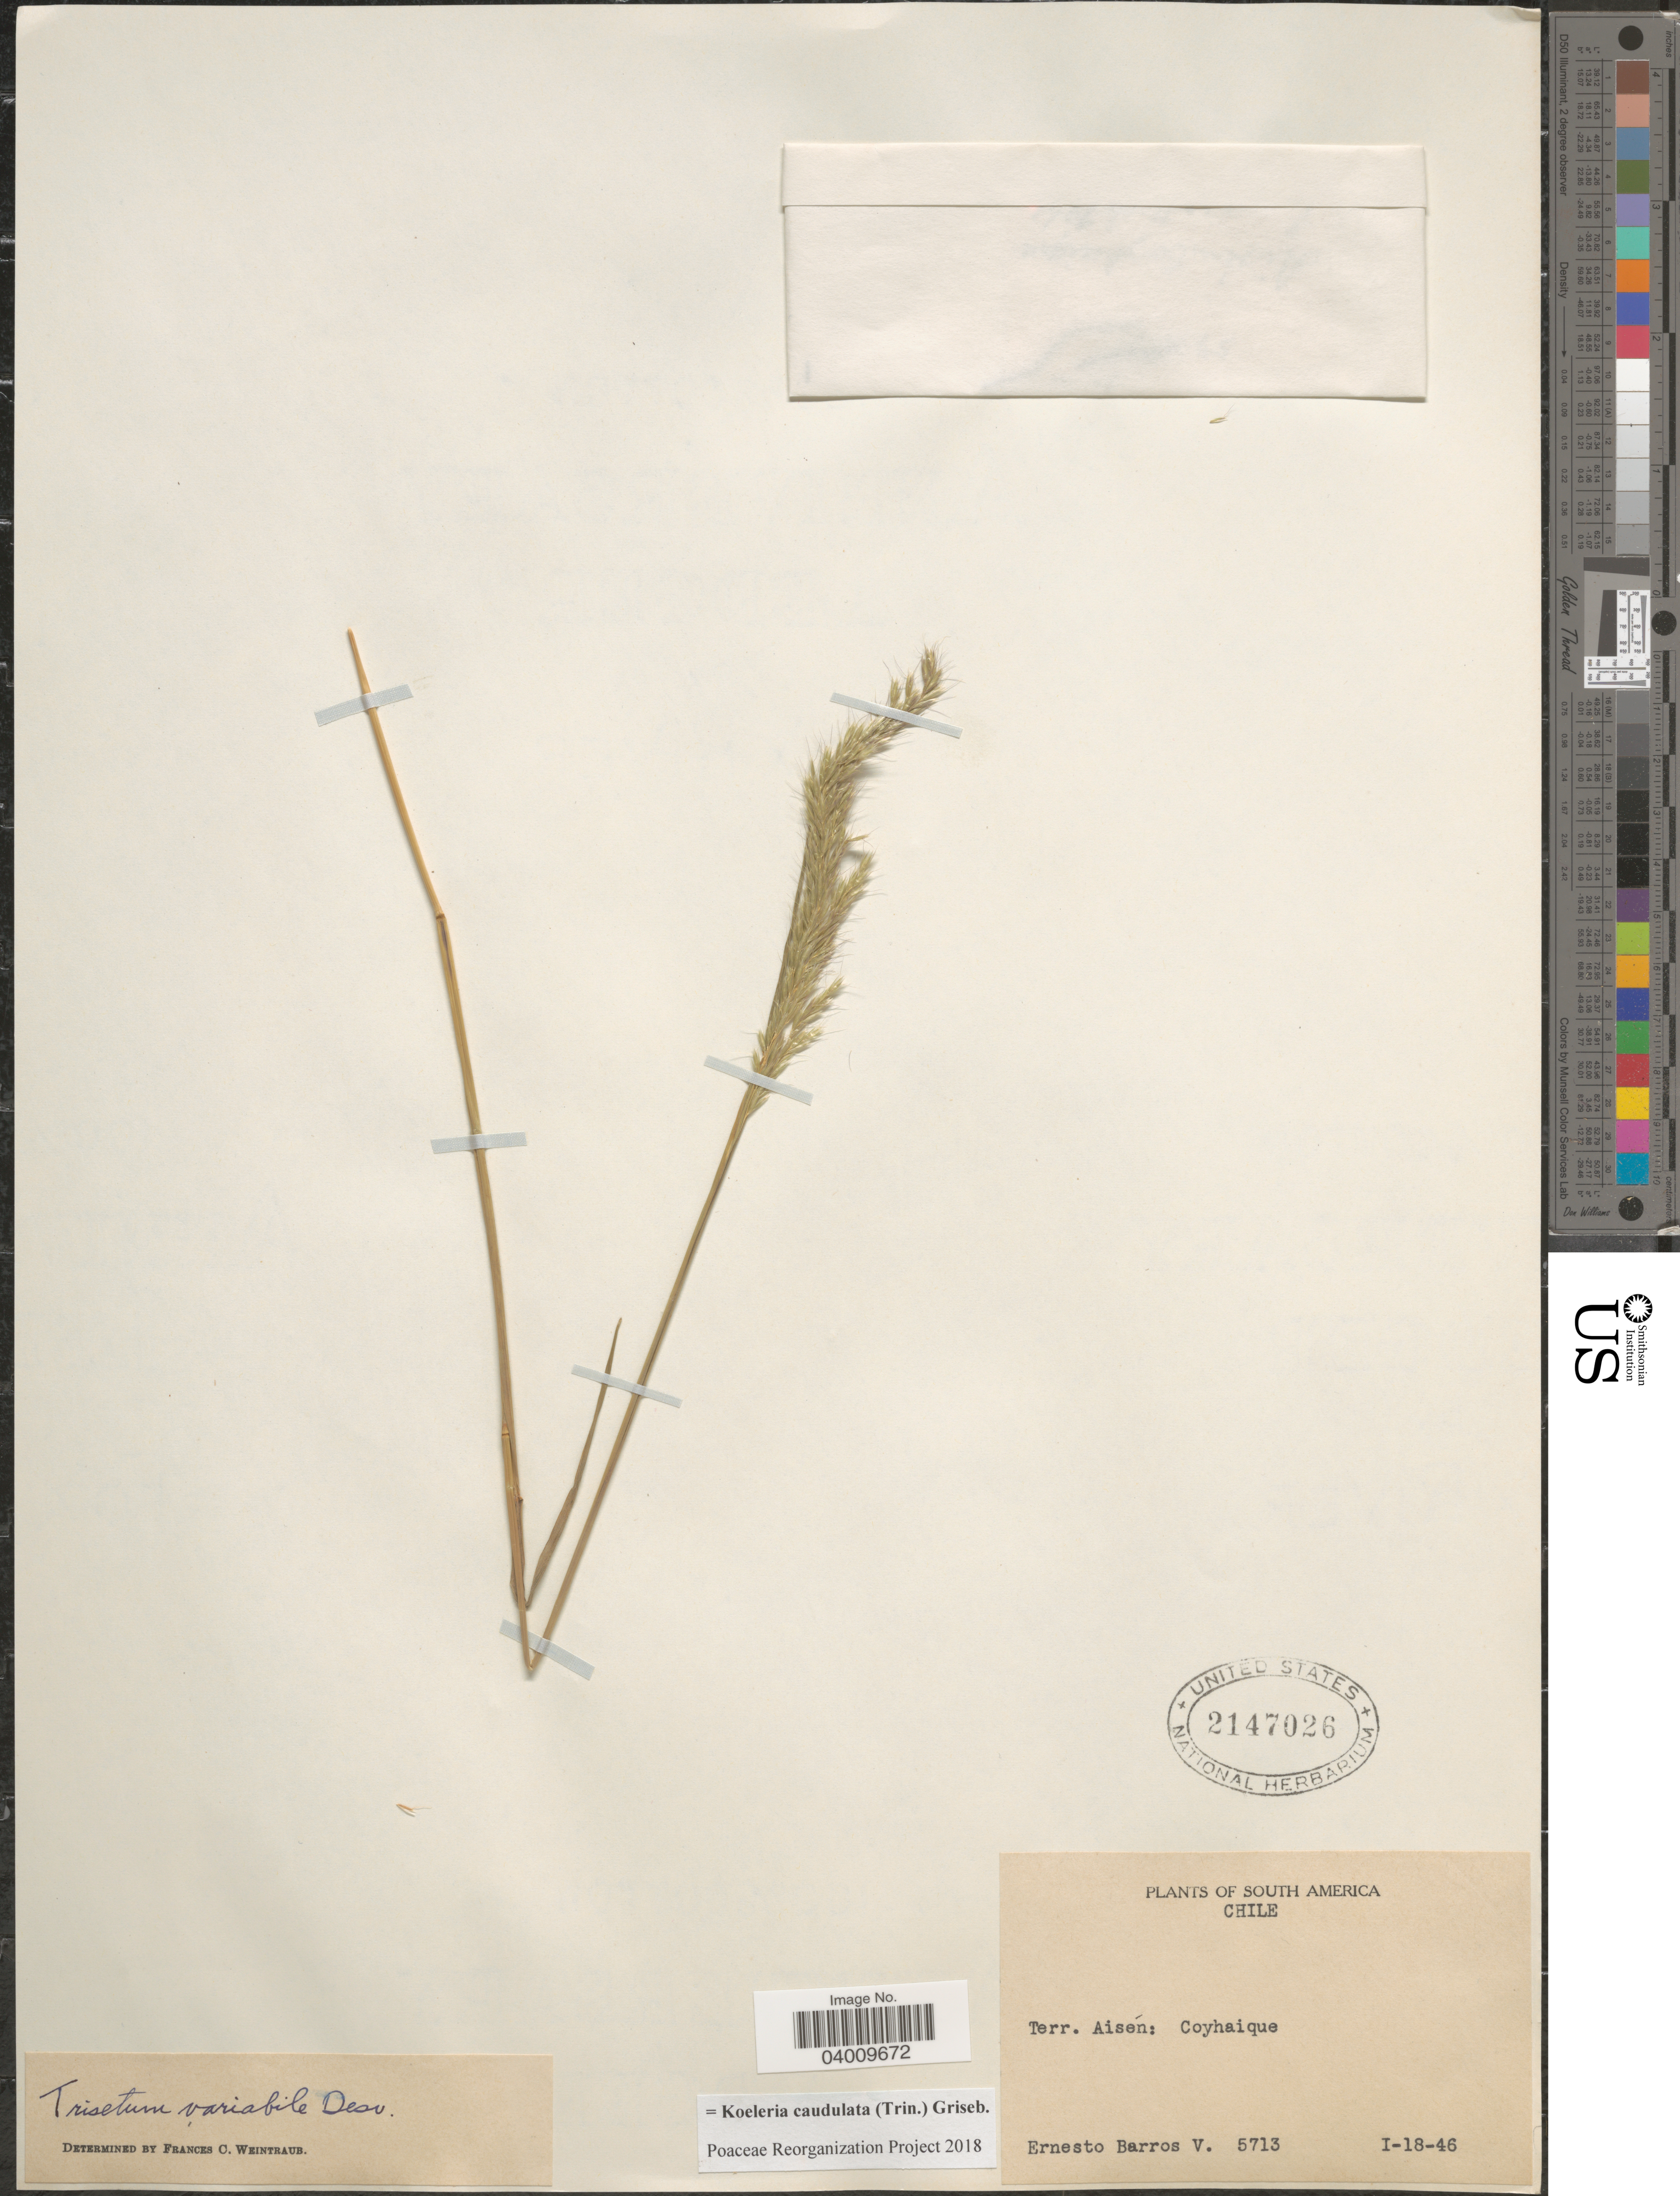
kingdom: Plantae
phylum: Tracheophyta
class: Liliopsida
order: Poales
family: Poaceae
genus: Koeleria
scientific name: Koeleria caudulata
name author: (Trin.) Griseb.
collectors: E. Barros V.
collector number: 5713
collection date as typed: Transcribed d/m/y: 18/1/46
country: Chile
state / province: Aisén (XI)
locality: Terr. Aisén: Coyhaique.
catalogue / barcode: US 2147026